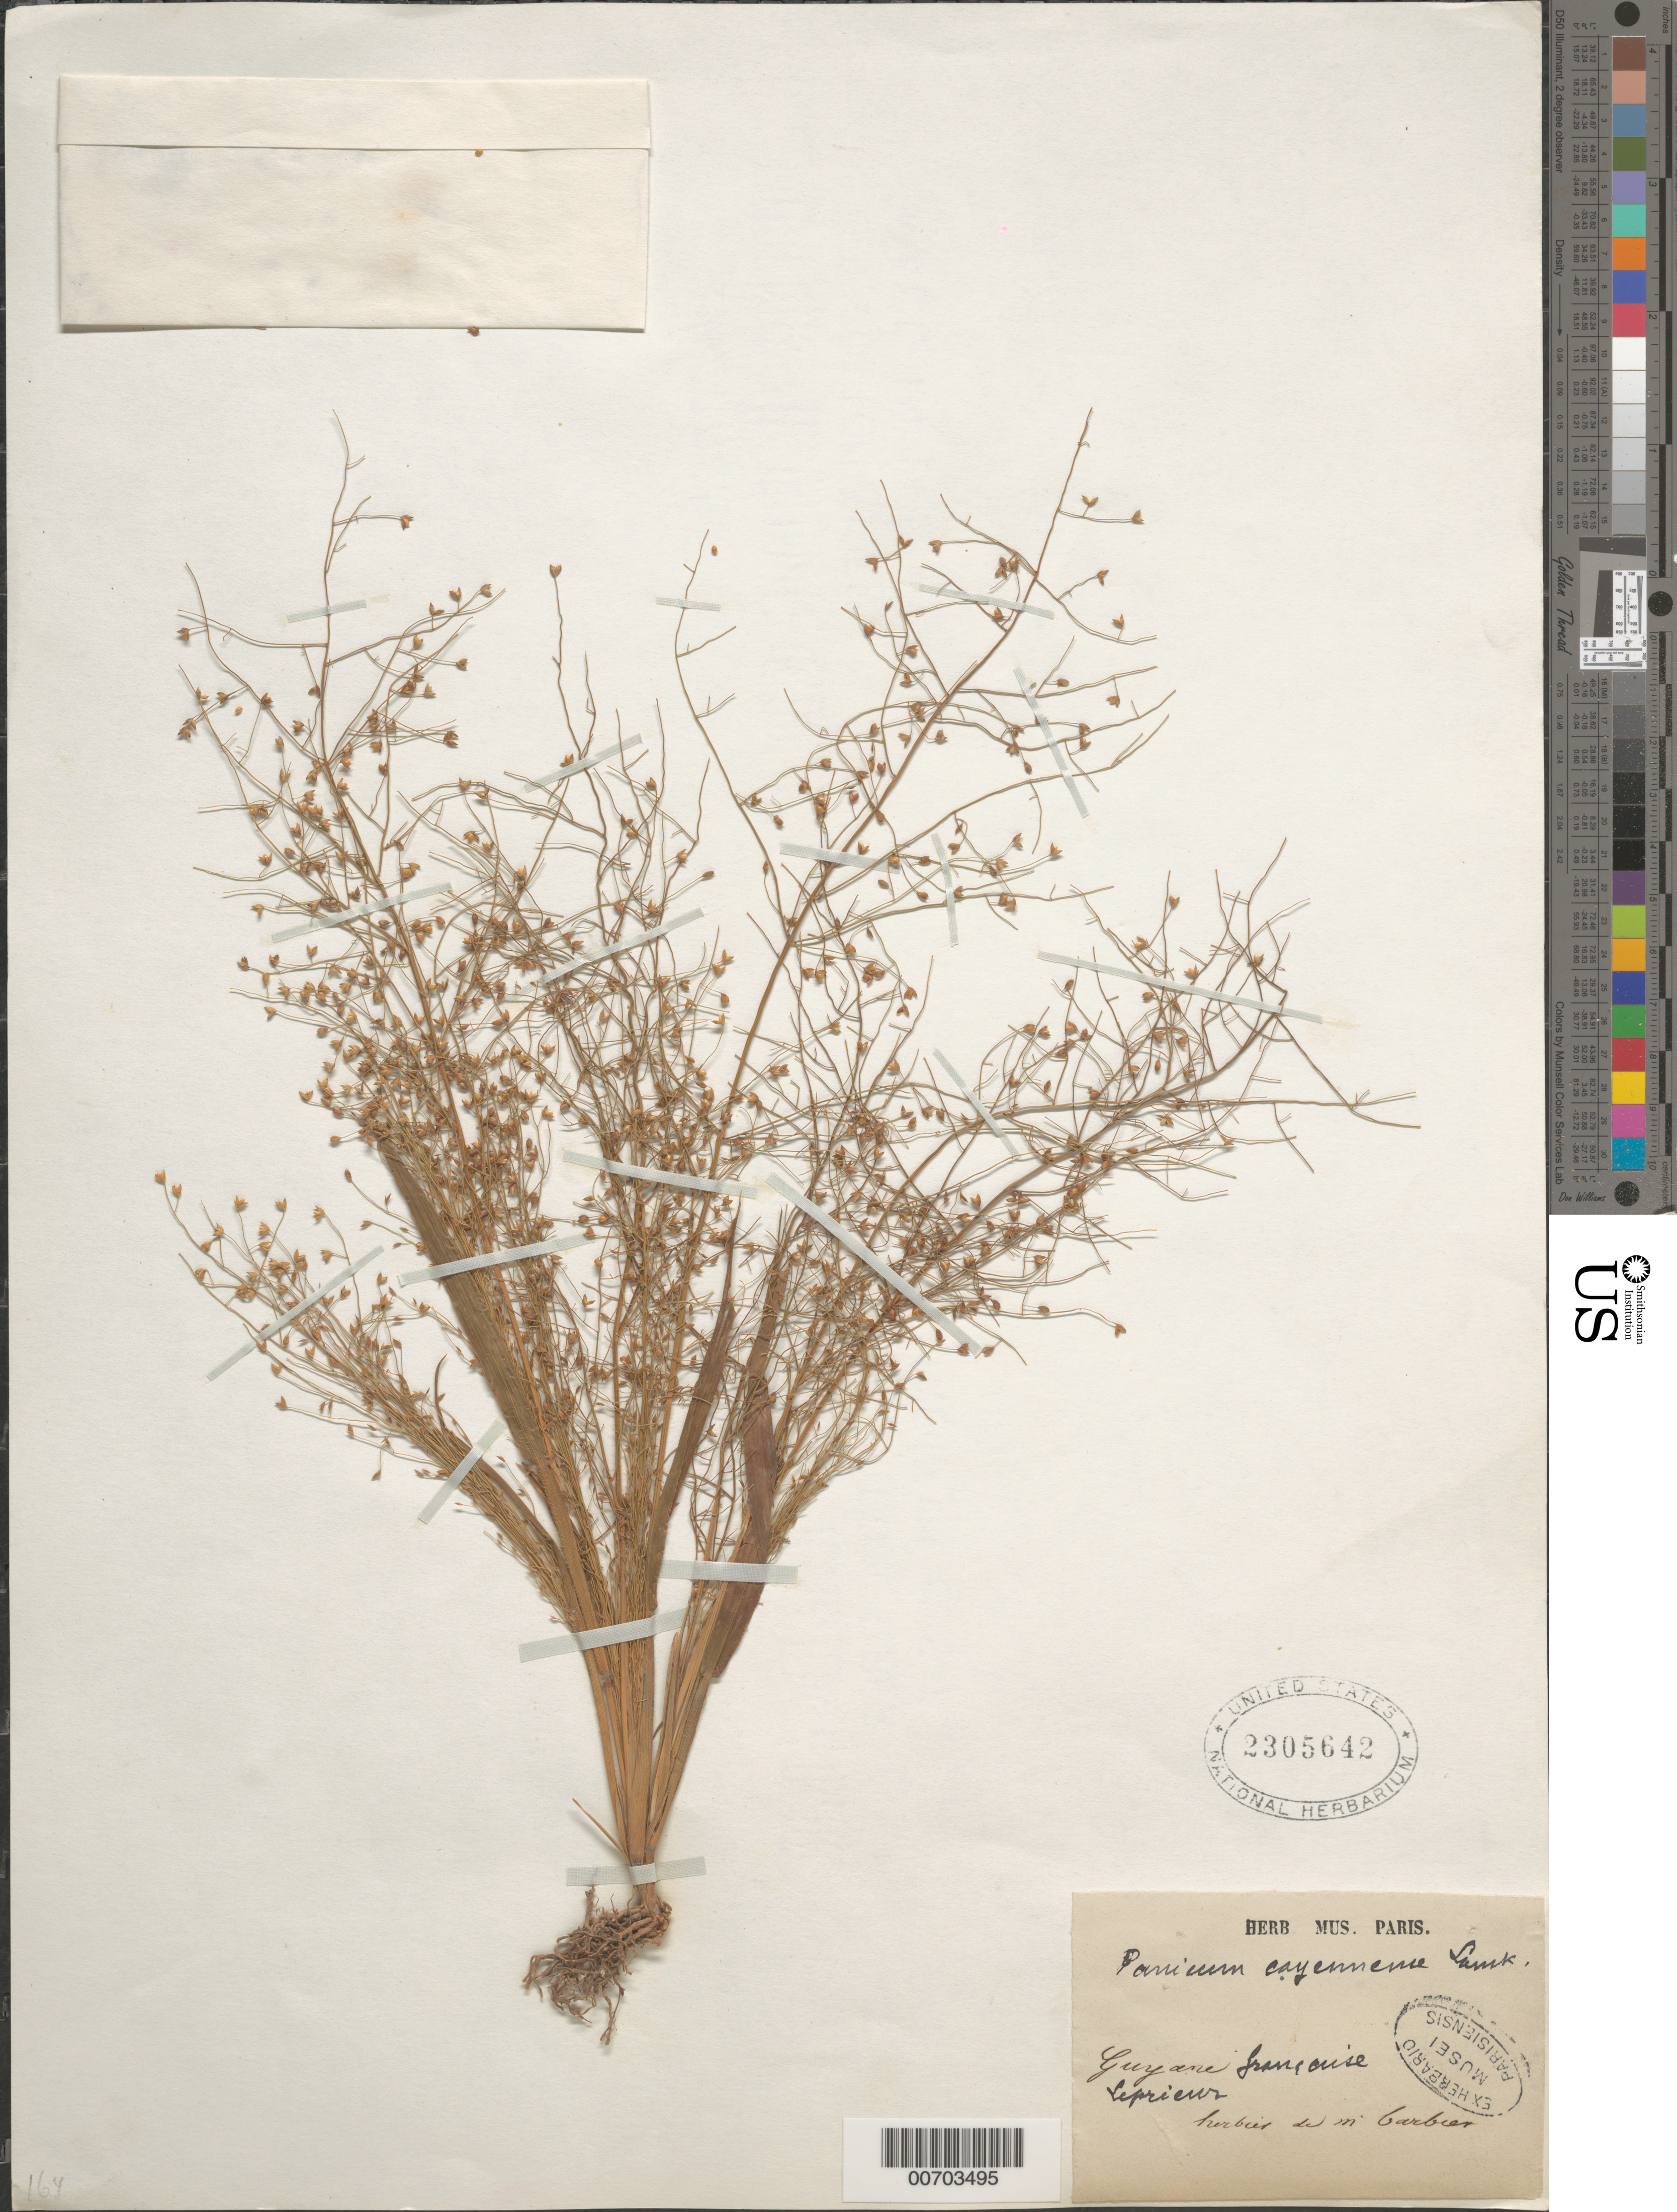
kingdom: Plantae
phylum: Tracheophyta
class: Liliopsida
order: Poales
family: Poaceae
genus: Panicum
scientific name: Panicum cayennense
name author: Lam.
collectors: F. M. R. Leprieur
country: French Guiana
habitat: In barbier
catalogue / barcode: US 2305642